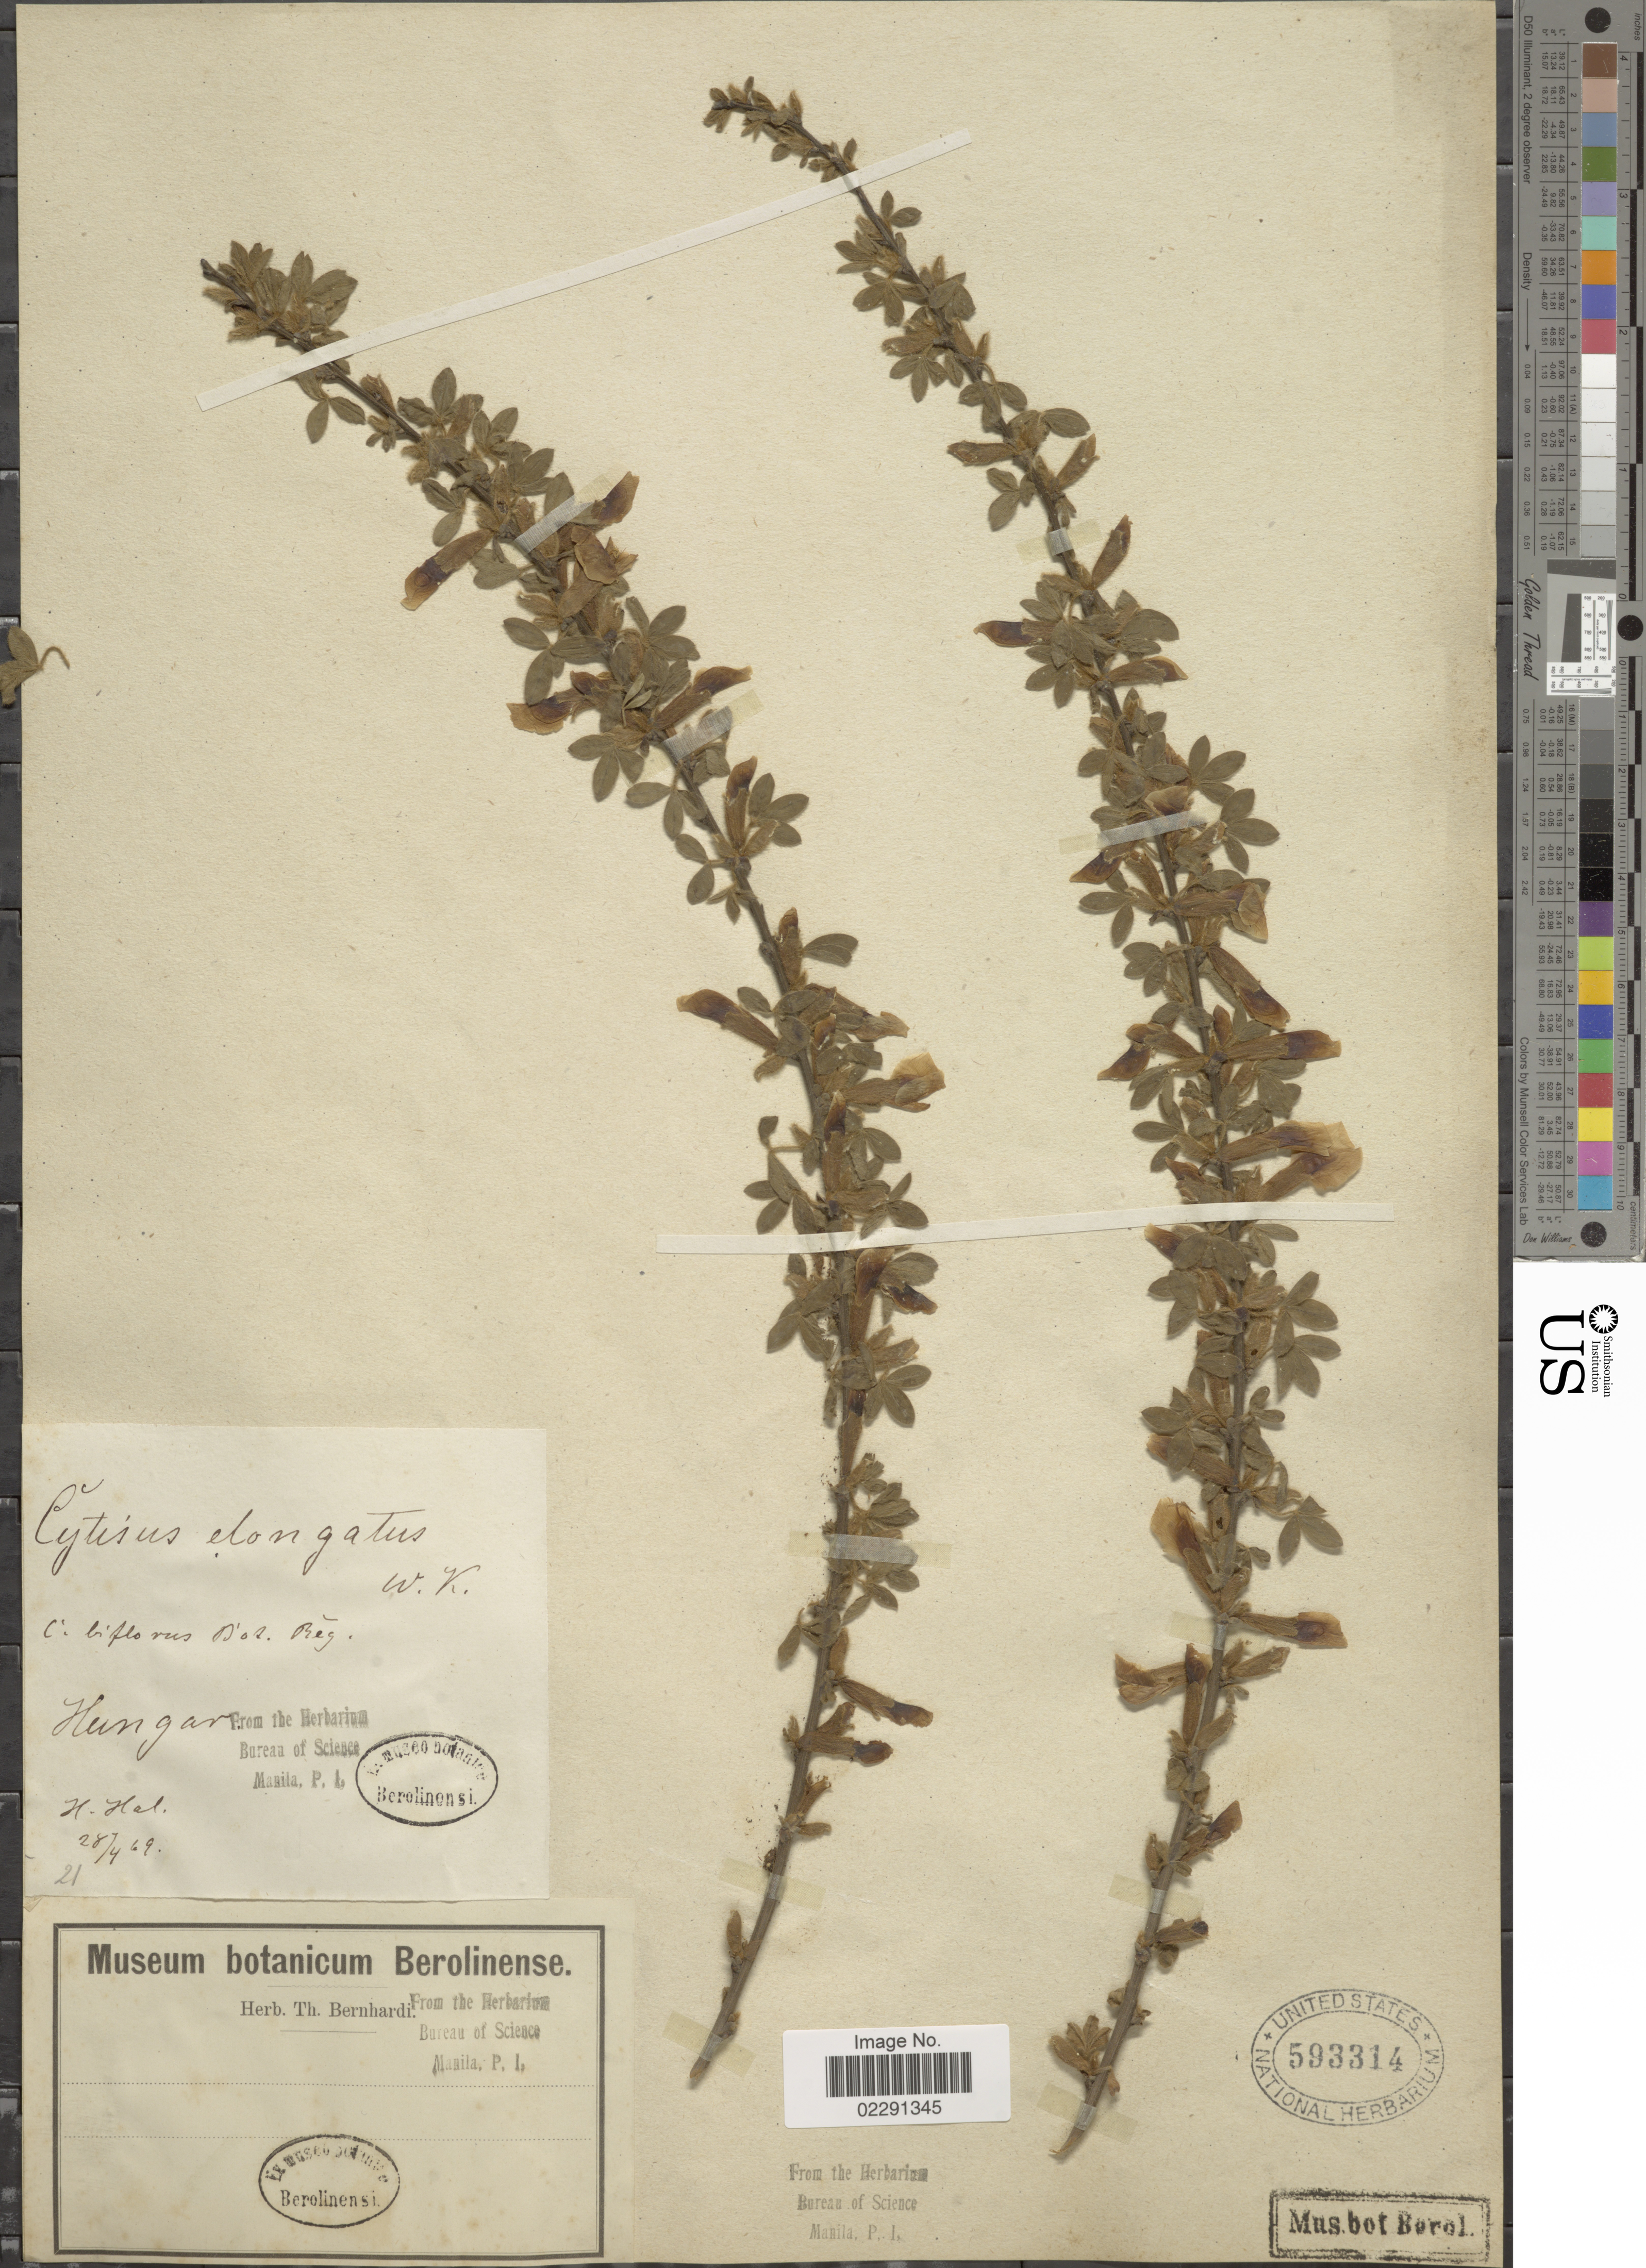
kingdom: Plantae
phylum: Tracheophyta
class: Magnoliopsida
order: Fabales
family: Fabaceae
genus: Cytisus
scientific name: Cytisus elongatus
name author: Waldst. & Kit.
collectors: H. Hal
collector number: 21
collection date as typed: Transcribed d/m/y: 28/4/69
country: Hungary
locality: Hungar.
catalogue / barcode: US 593314